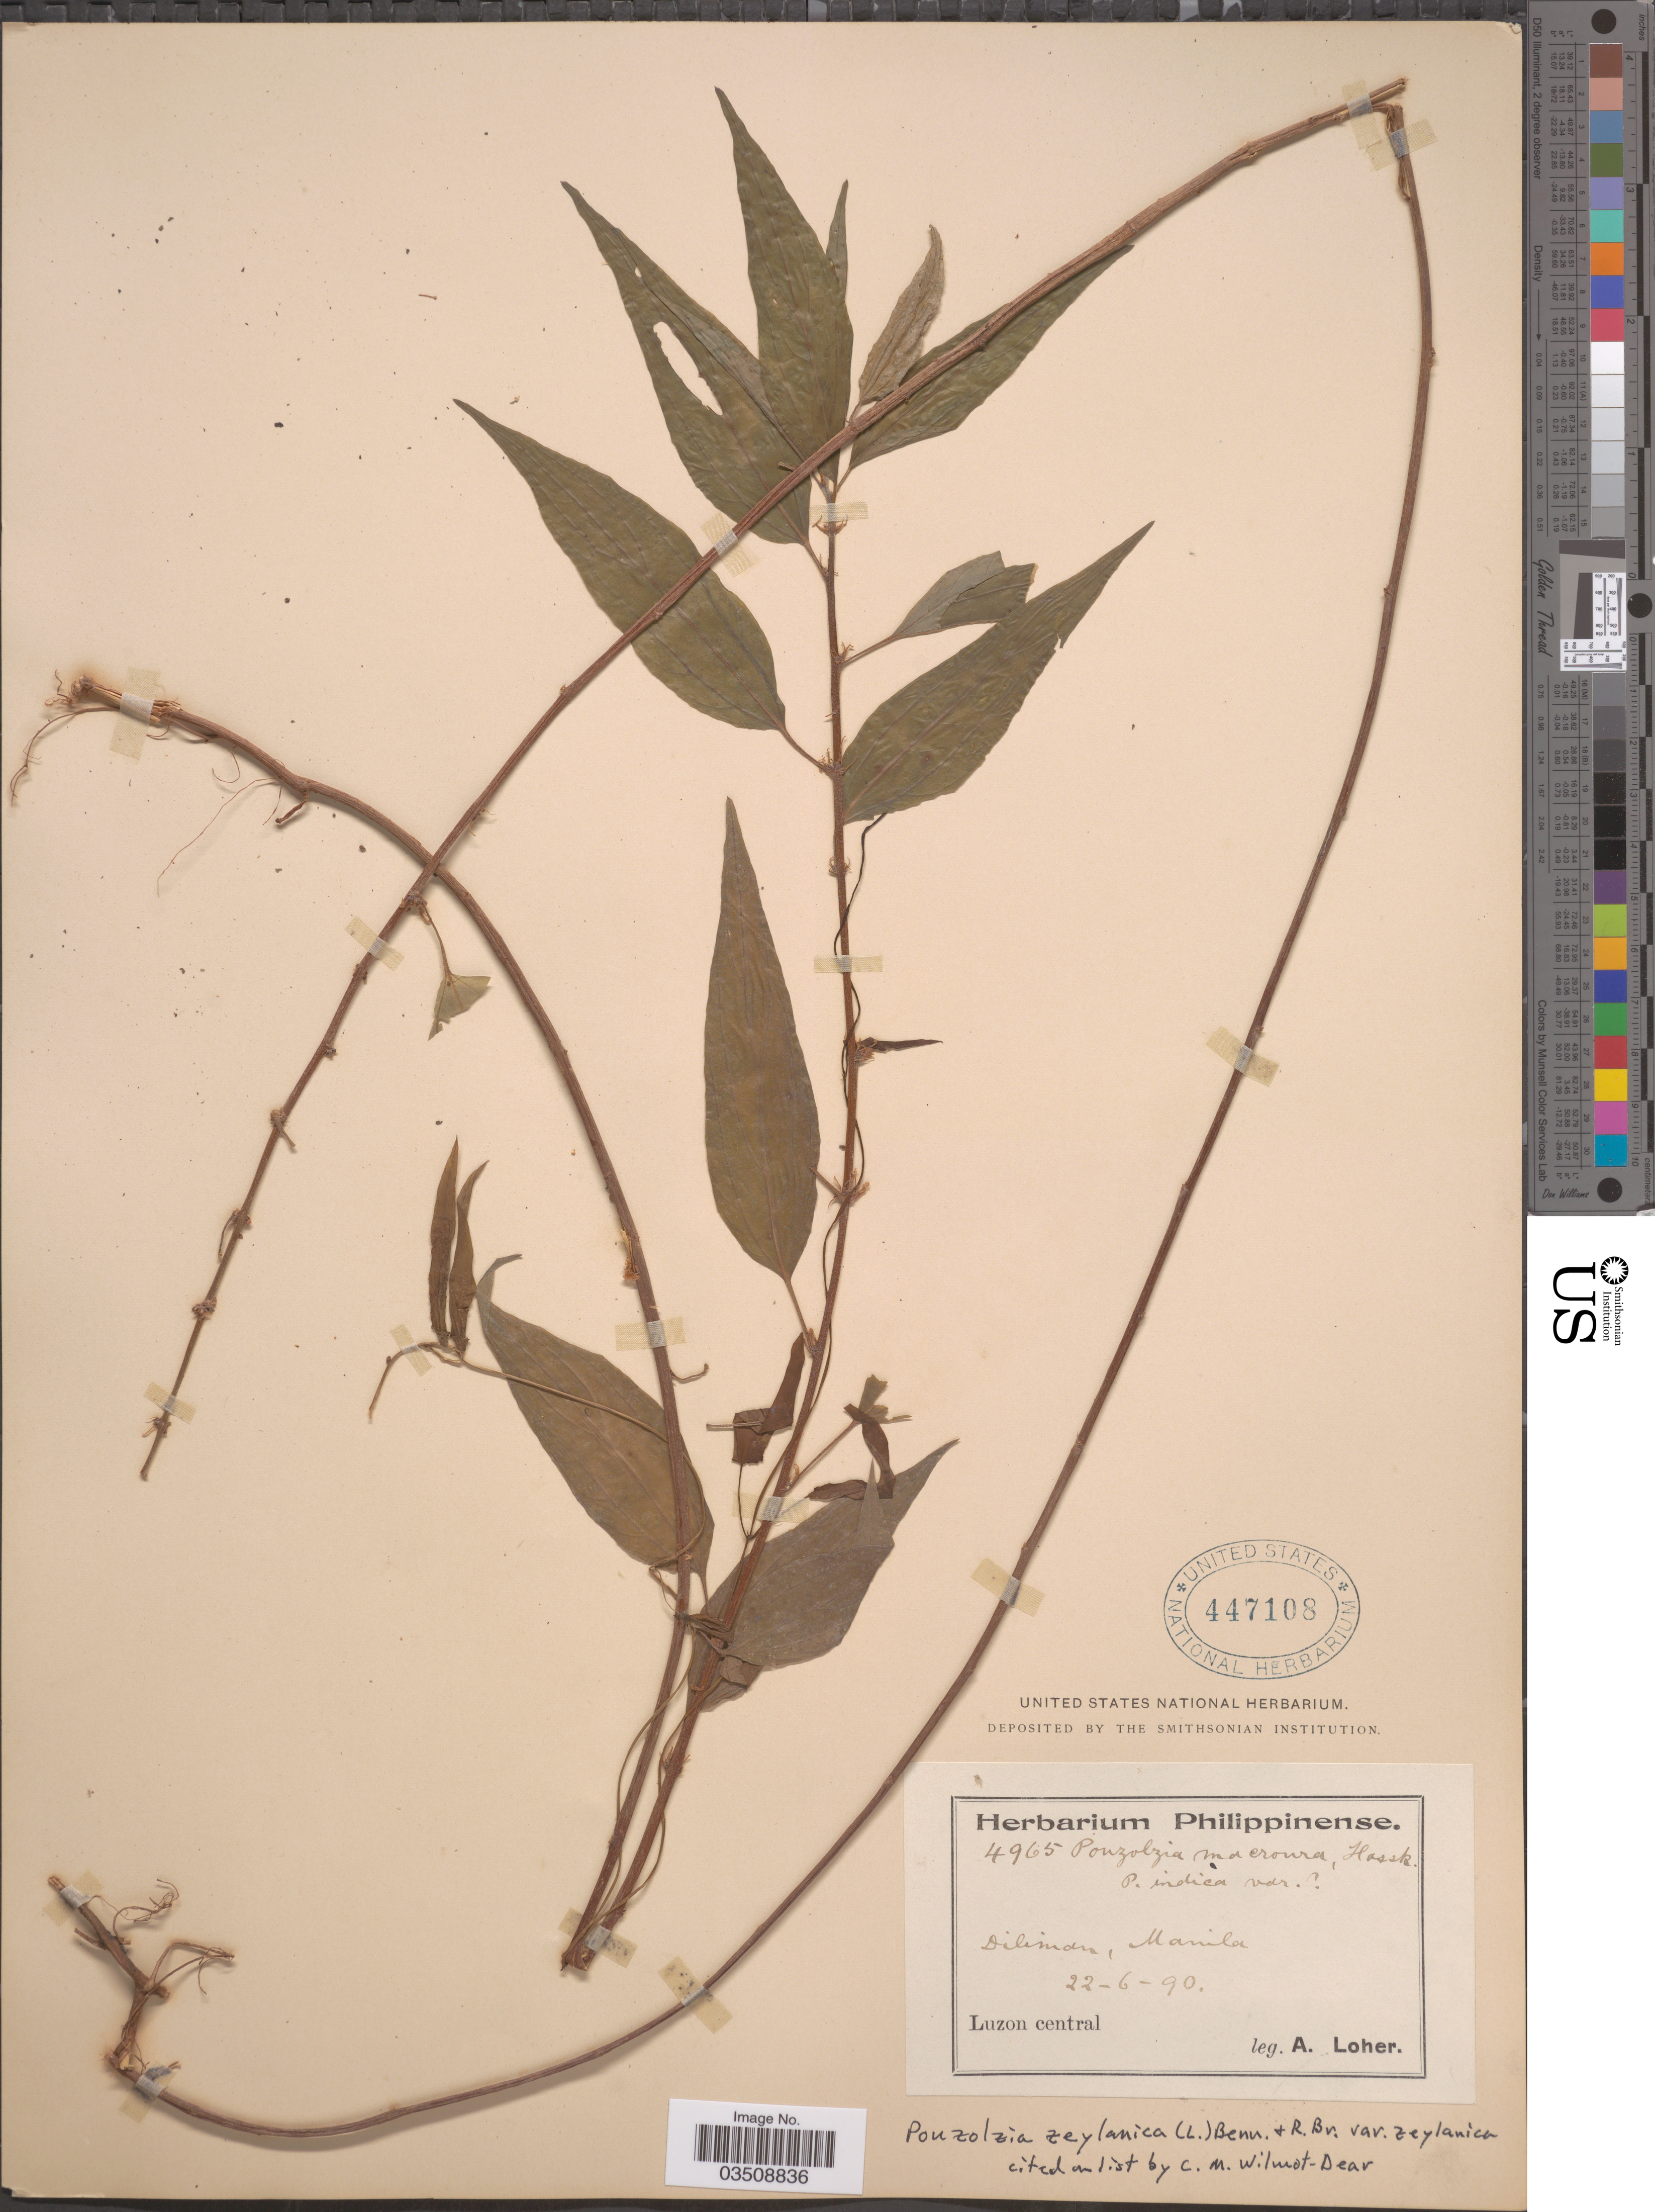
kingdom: Plantae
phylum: Tracheophyta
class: Magnoliopsida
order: Rosales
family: Urticaceae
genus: Pouzolzia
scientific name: Pouzolzia zeylanica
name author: (L.) Benn.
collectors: A. Loher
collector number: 4965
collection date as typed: Transcribed d/m/y: 22/6/90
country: Philippines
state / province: Central Luzon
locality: Diliman, Manila. Luzon central.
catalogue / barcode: US 447108